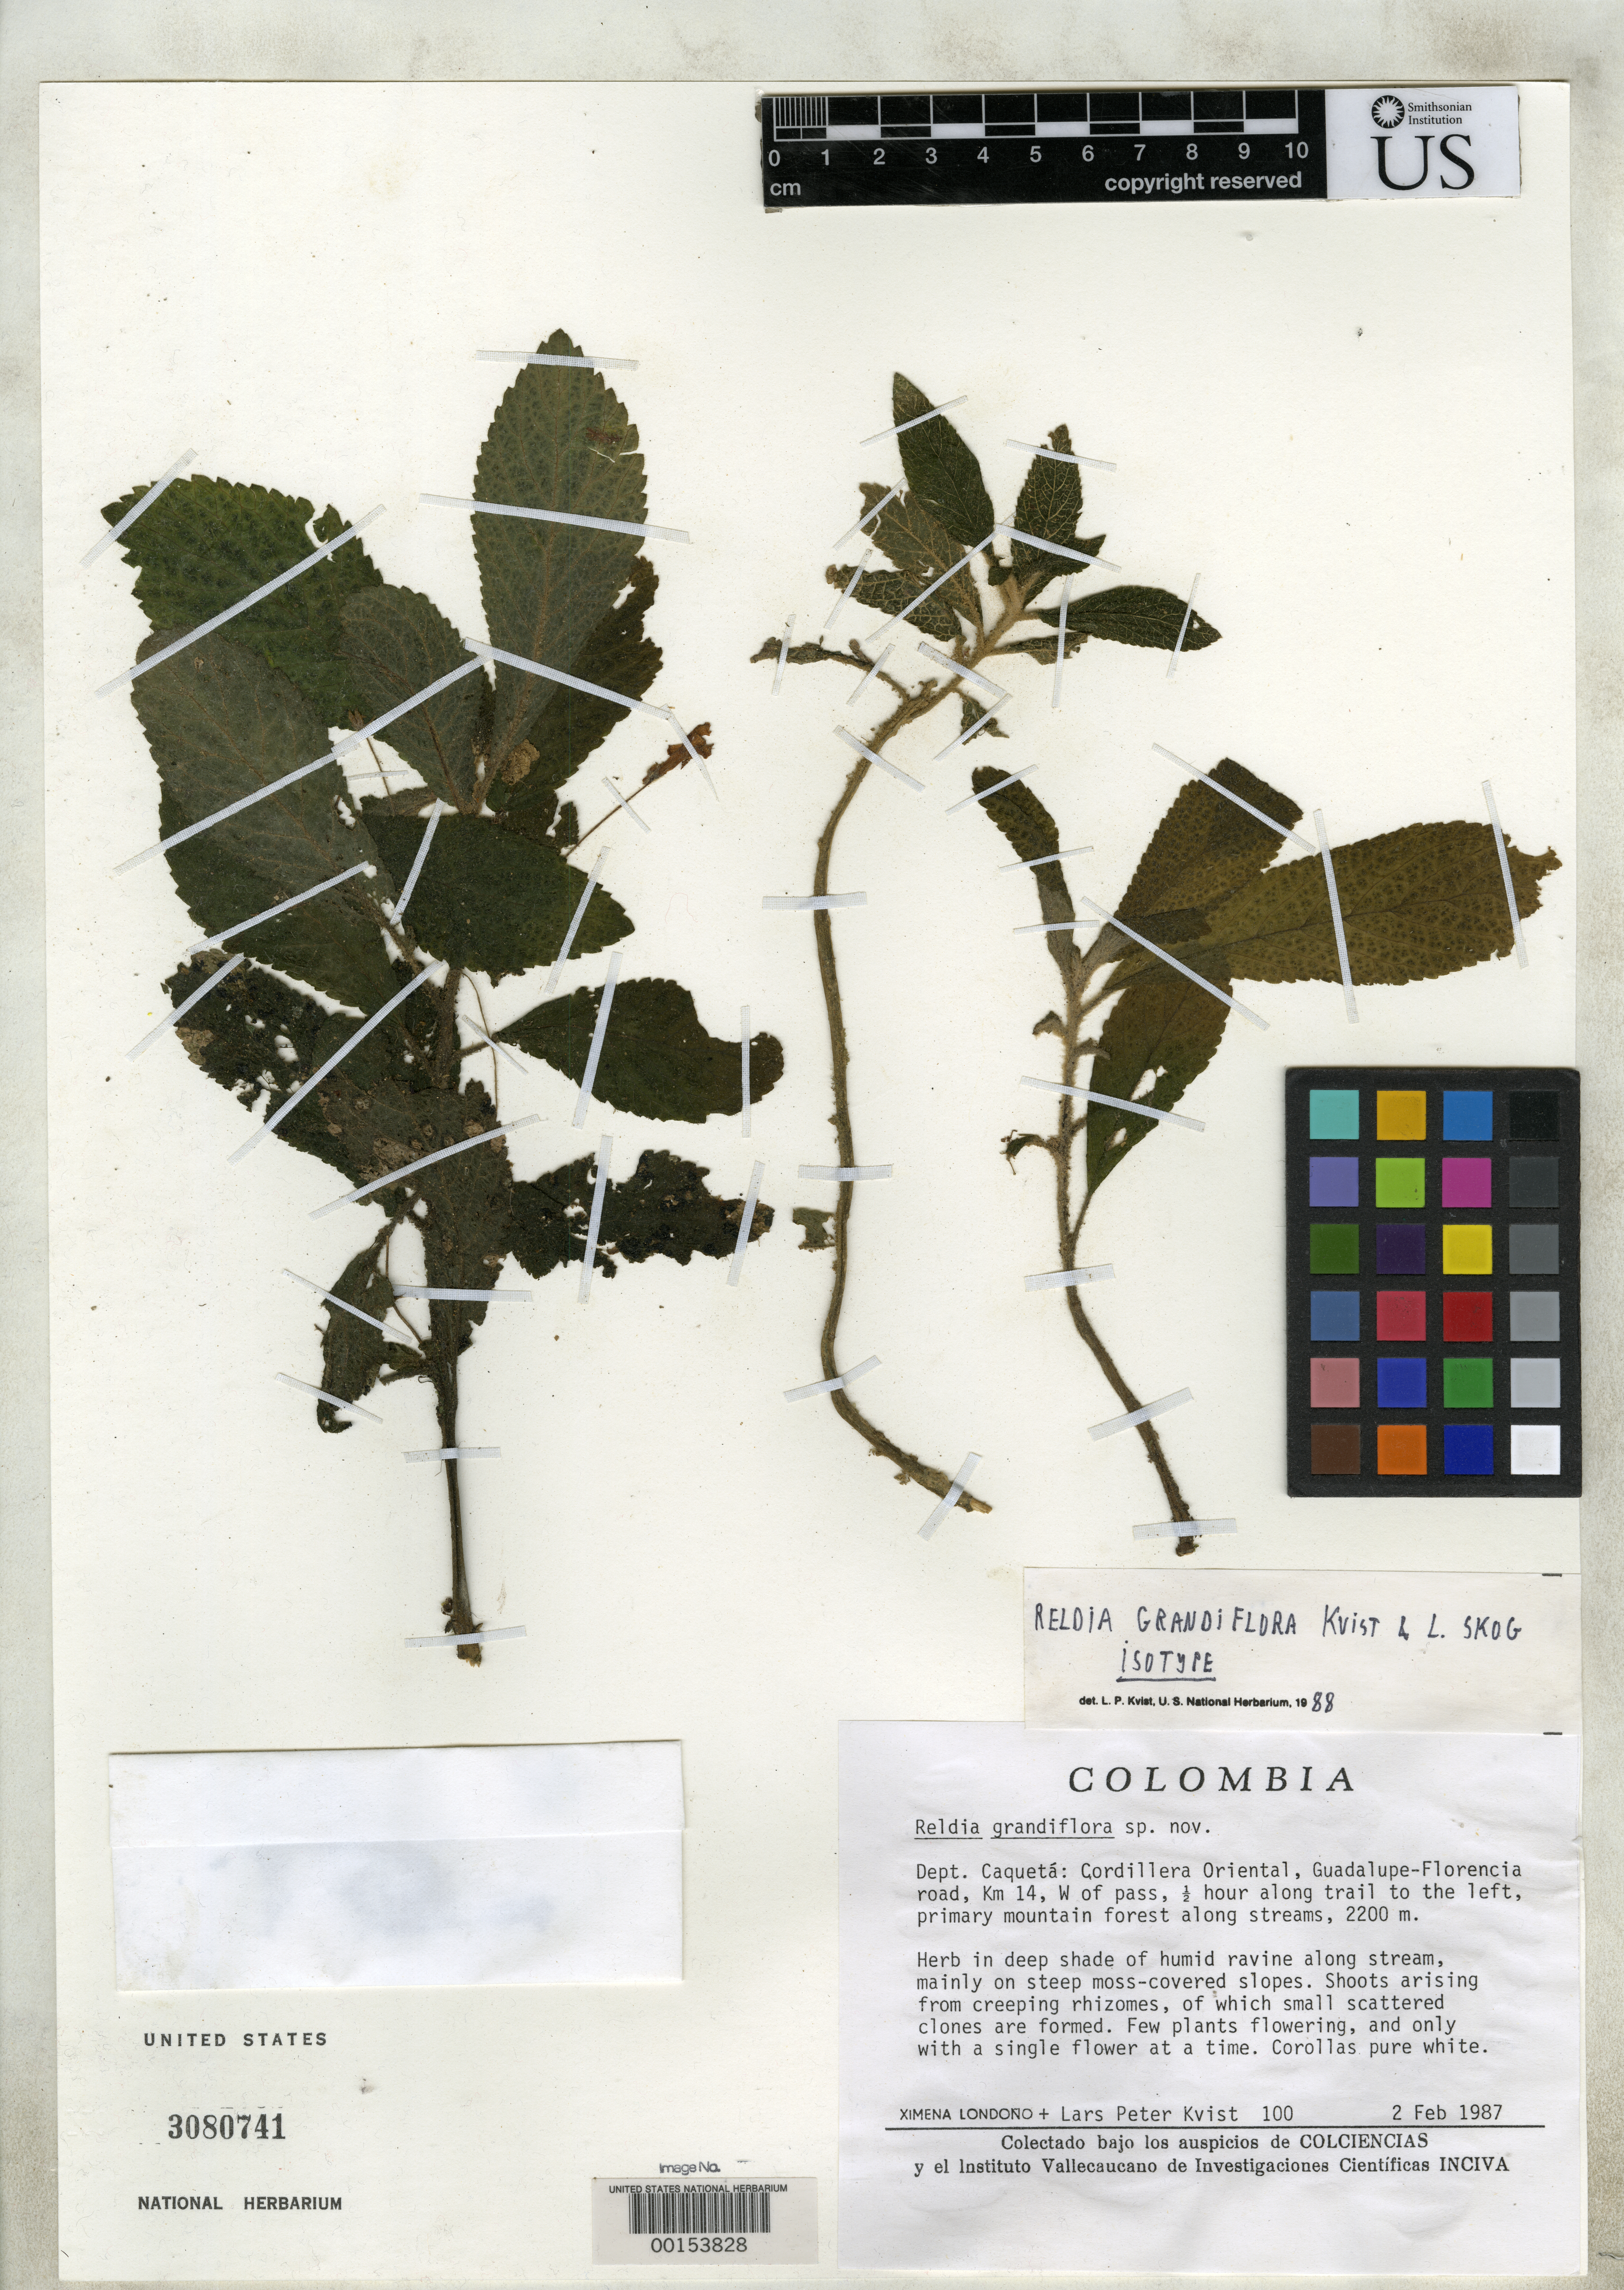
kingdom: Plantae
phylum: Tracheophyta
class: Magnoliopsida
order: Lamiales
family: Gesneriaceae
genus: Reldia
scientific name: Reldia grandiflora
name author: L.P. Kvist & L.E. Skog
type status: Isotype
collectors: X. Londoño & L. P. Kvist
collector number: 100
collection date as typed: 02 Feb 1987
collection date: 1987-02-02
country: Colombia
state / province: Caquetá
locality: Cordillera Oriental, Guadeloupe-Florencia road, km 14, W of Pass primary mountain forest along streams.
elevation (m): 2200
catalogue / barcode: US 3080741